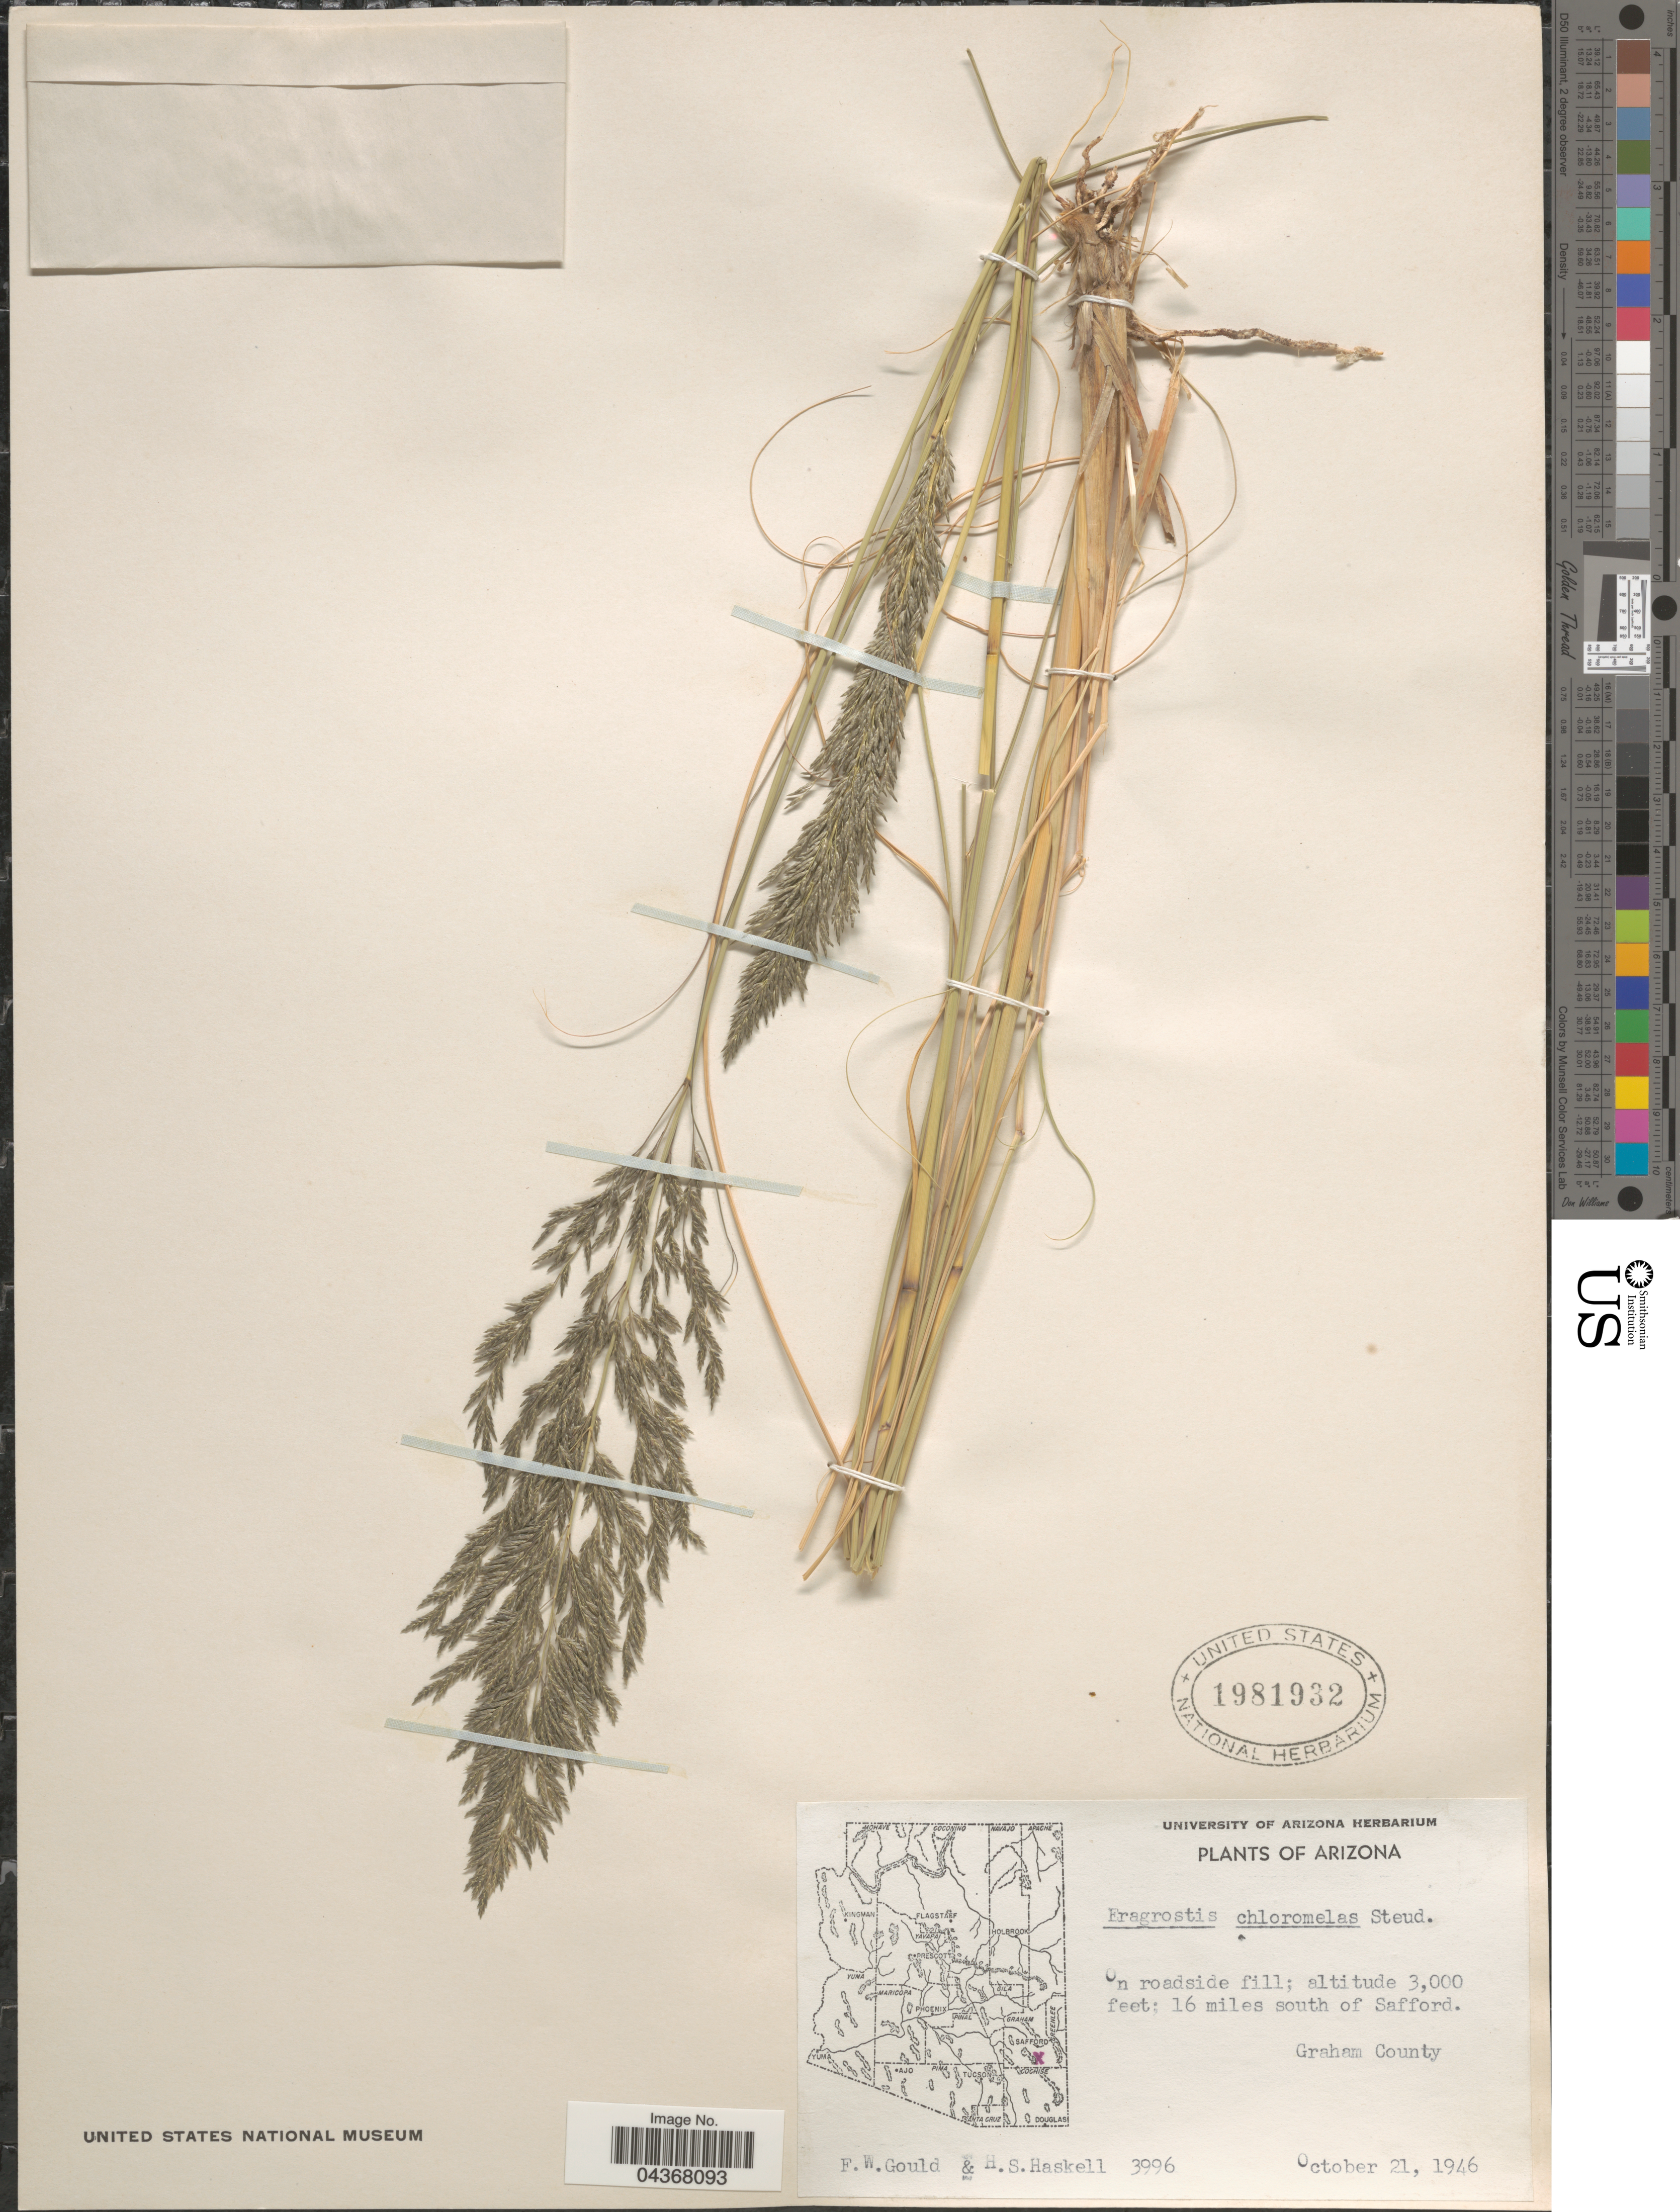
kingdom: Plantae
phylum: Tracheophyta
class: Liliopsida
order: Poales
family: Poaceae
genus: Eragrostis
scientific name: Eragrostis curvula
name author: (Schrad.) Nees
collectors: F. W. Gould & H. Haskell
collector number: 3996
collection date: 1946-10-21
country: United States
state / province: Arizona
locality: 16 miles south of Safford. Graham County.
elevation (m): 914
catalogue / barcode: US 1981932